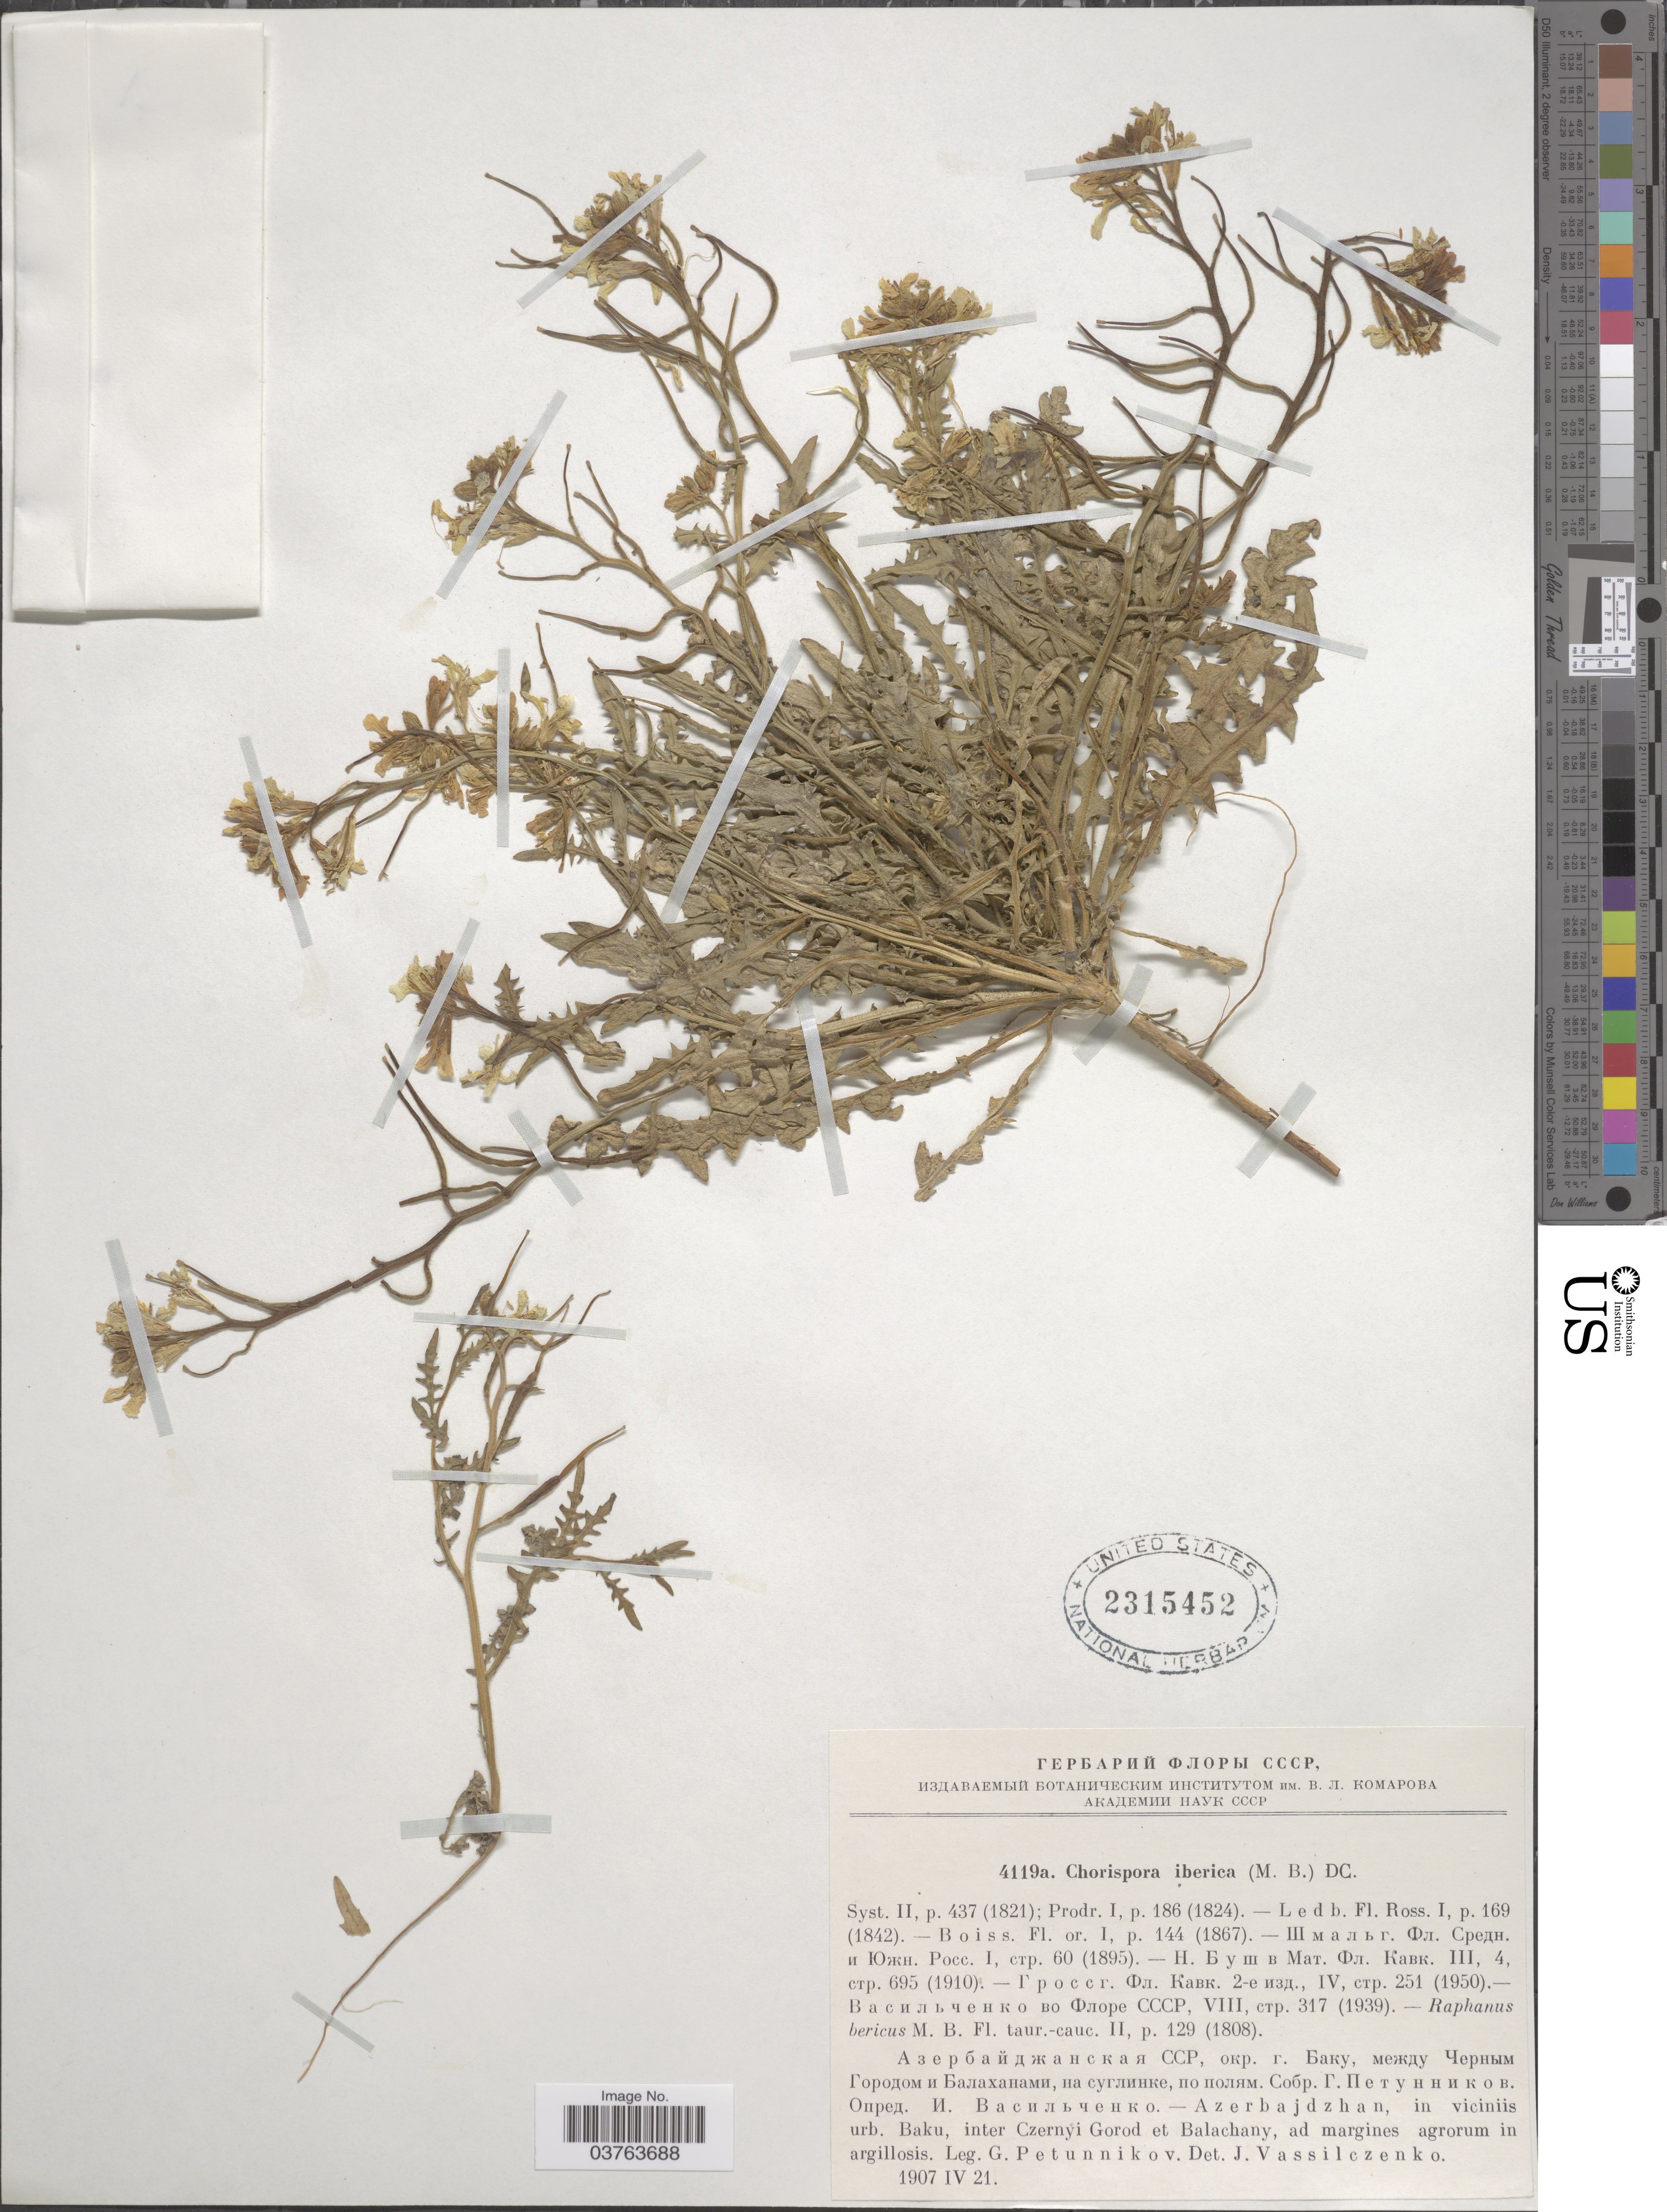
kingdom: Plantae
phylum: Tracheophyta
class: Magnoliopsida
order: Brassicales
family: Brassicaceae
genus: Chorispora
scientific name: Chorispora iberica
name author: (M. Bieb.) DC.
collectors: G. Petunnikov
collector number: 4119a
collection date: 1907-04-21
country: Azerbaijan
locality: Azerbajdzhan, in viciniis urb. Baku, inter Czernyi Gorod et Balachany, ad margines agrorum in argillosis.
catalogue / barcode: US 2315452